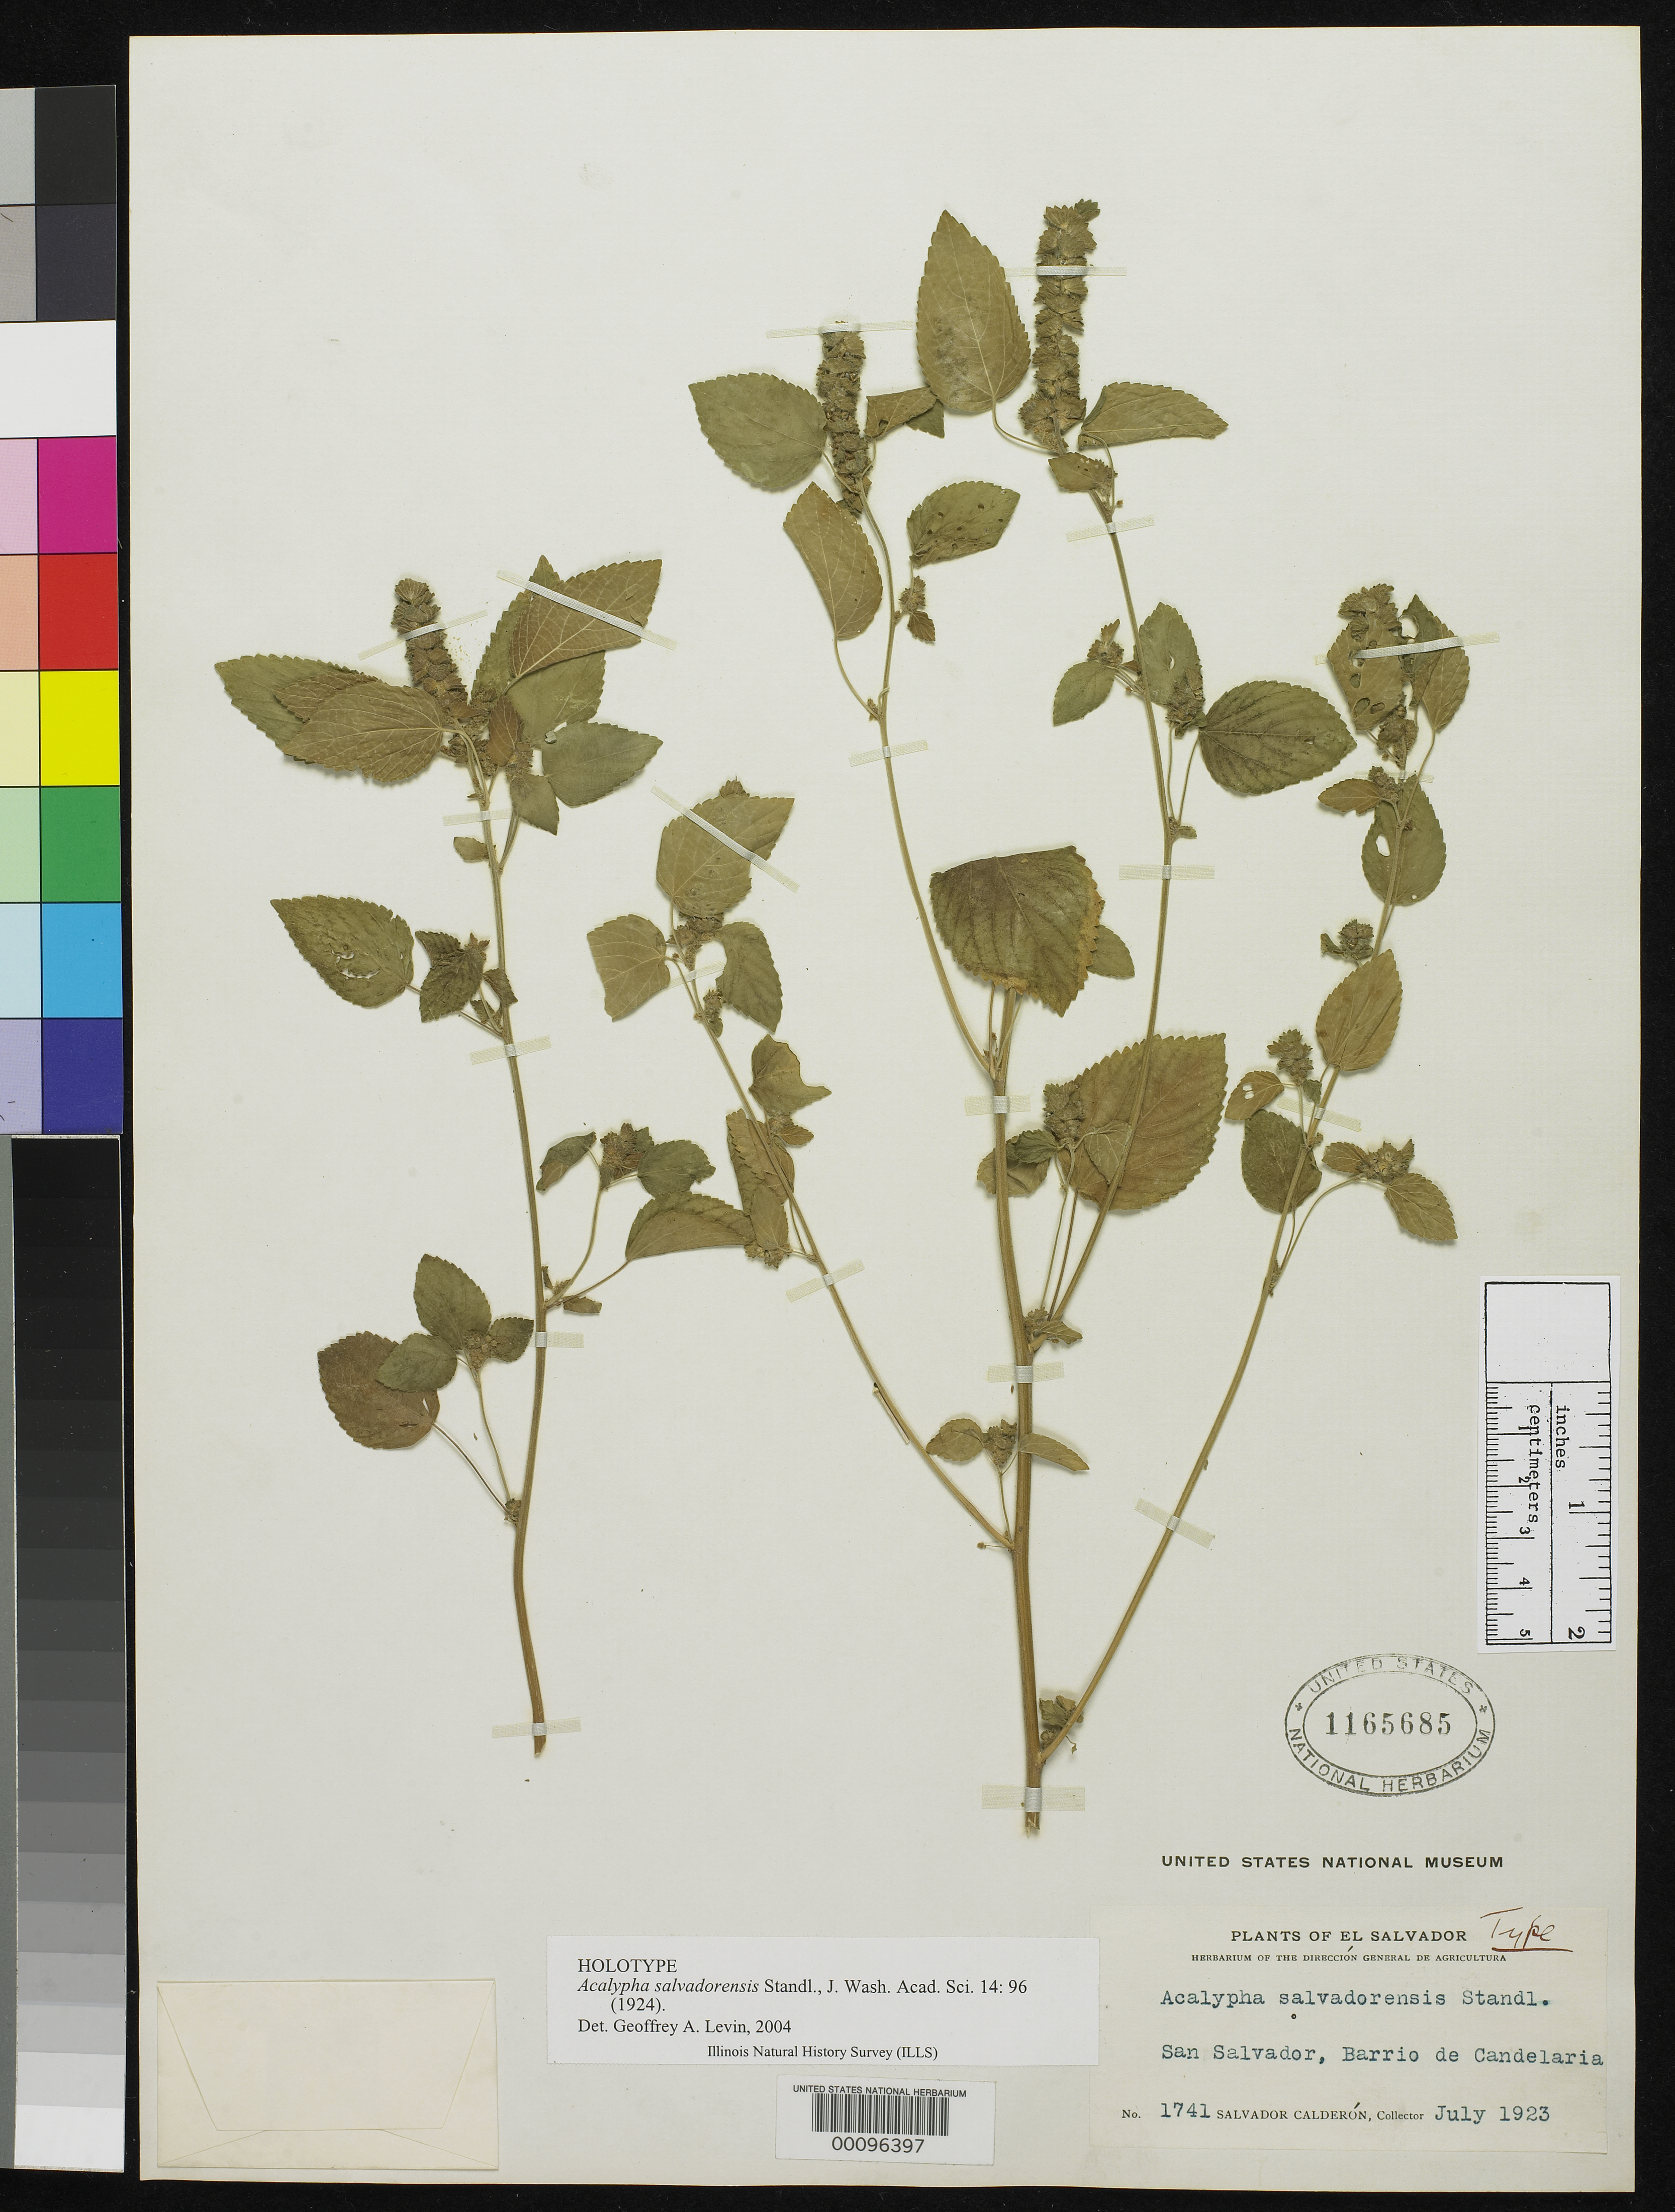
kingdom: Plantae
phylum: Tracheophyta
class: Magnoliopsida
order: Malpighiales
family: Euphorbiaceae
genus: Acalypha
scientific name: Acalypha salvadorensis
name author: Standl.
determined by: Levin, G. A., (CAN), Canadian Museum of Nature (CANADA)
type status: Holotype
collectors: S. Calderón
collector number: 1741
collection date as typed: Jul 1923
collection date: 1923-07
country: El Salvador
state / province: San Salvador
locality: San Salvador, Barrio de Candelaria.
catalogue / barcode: US 1165685